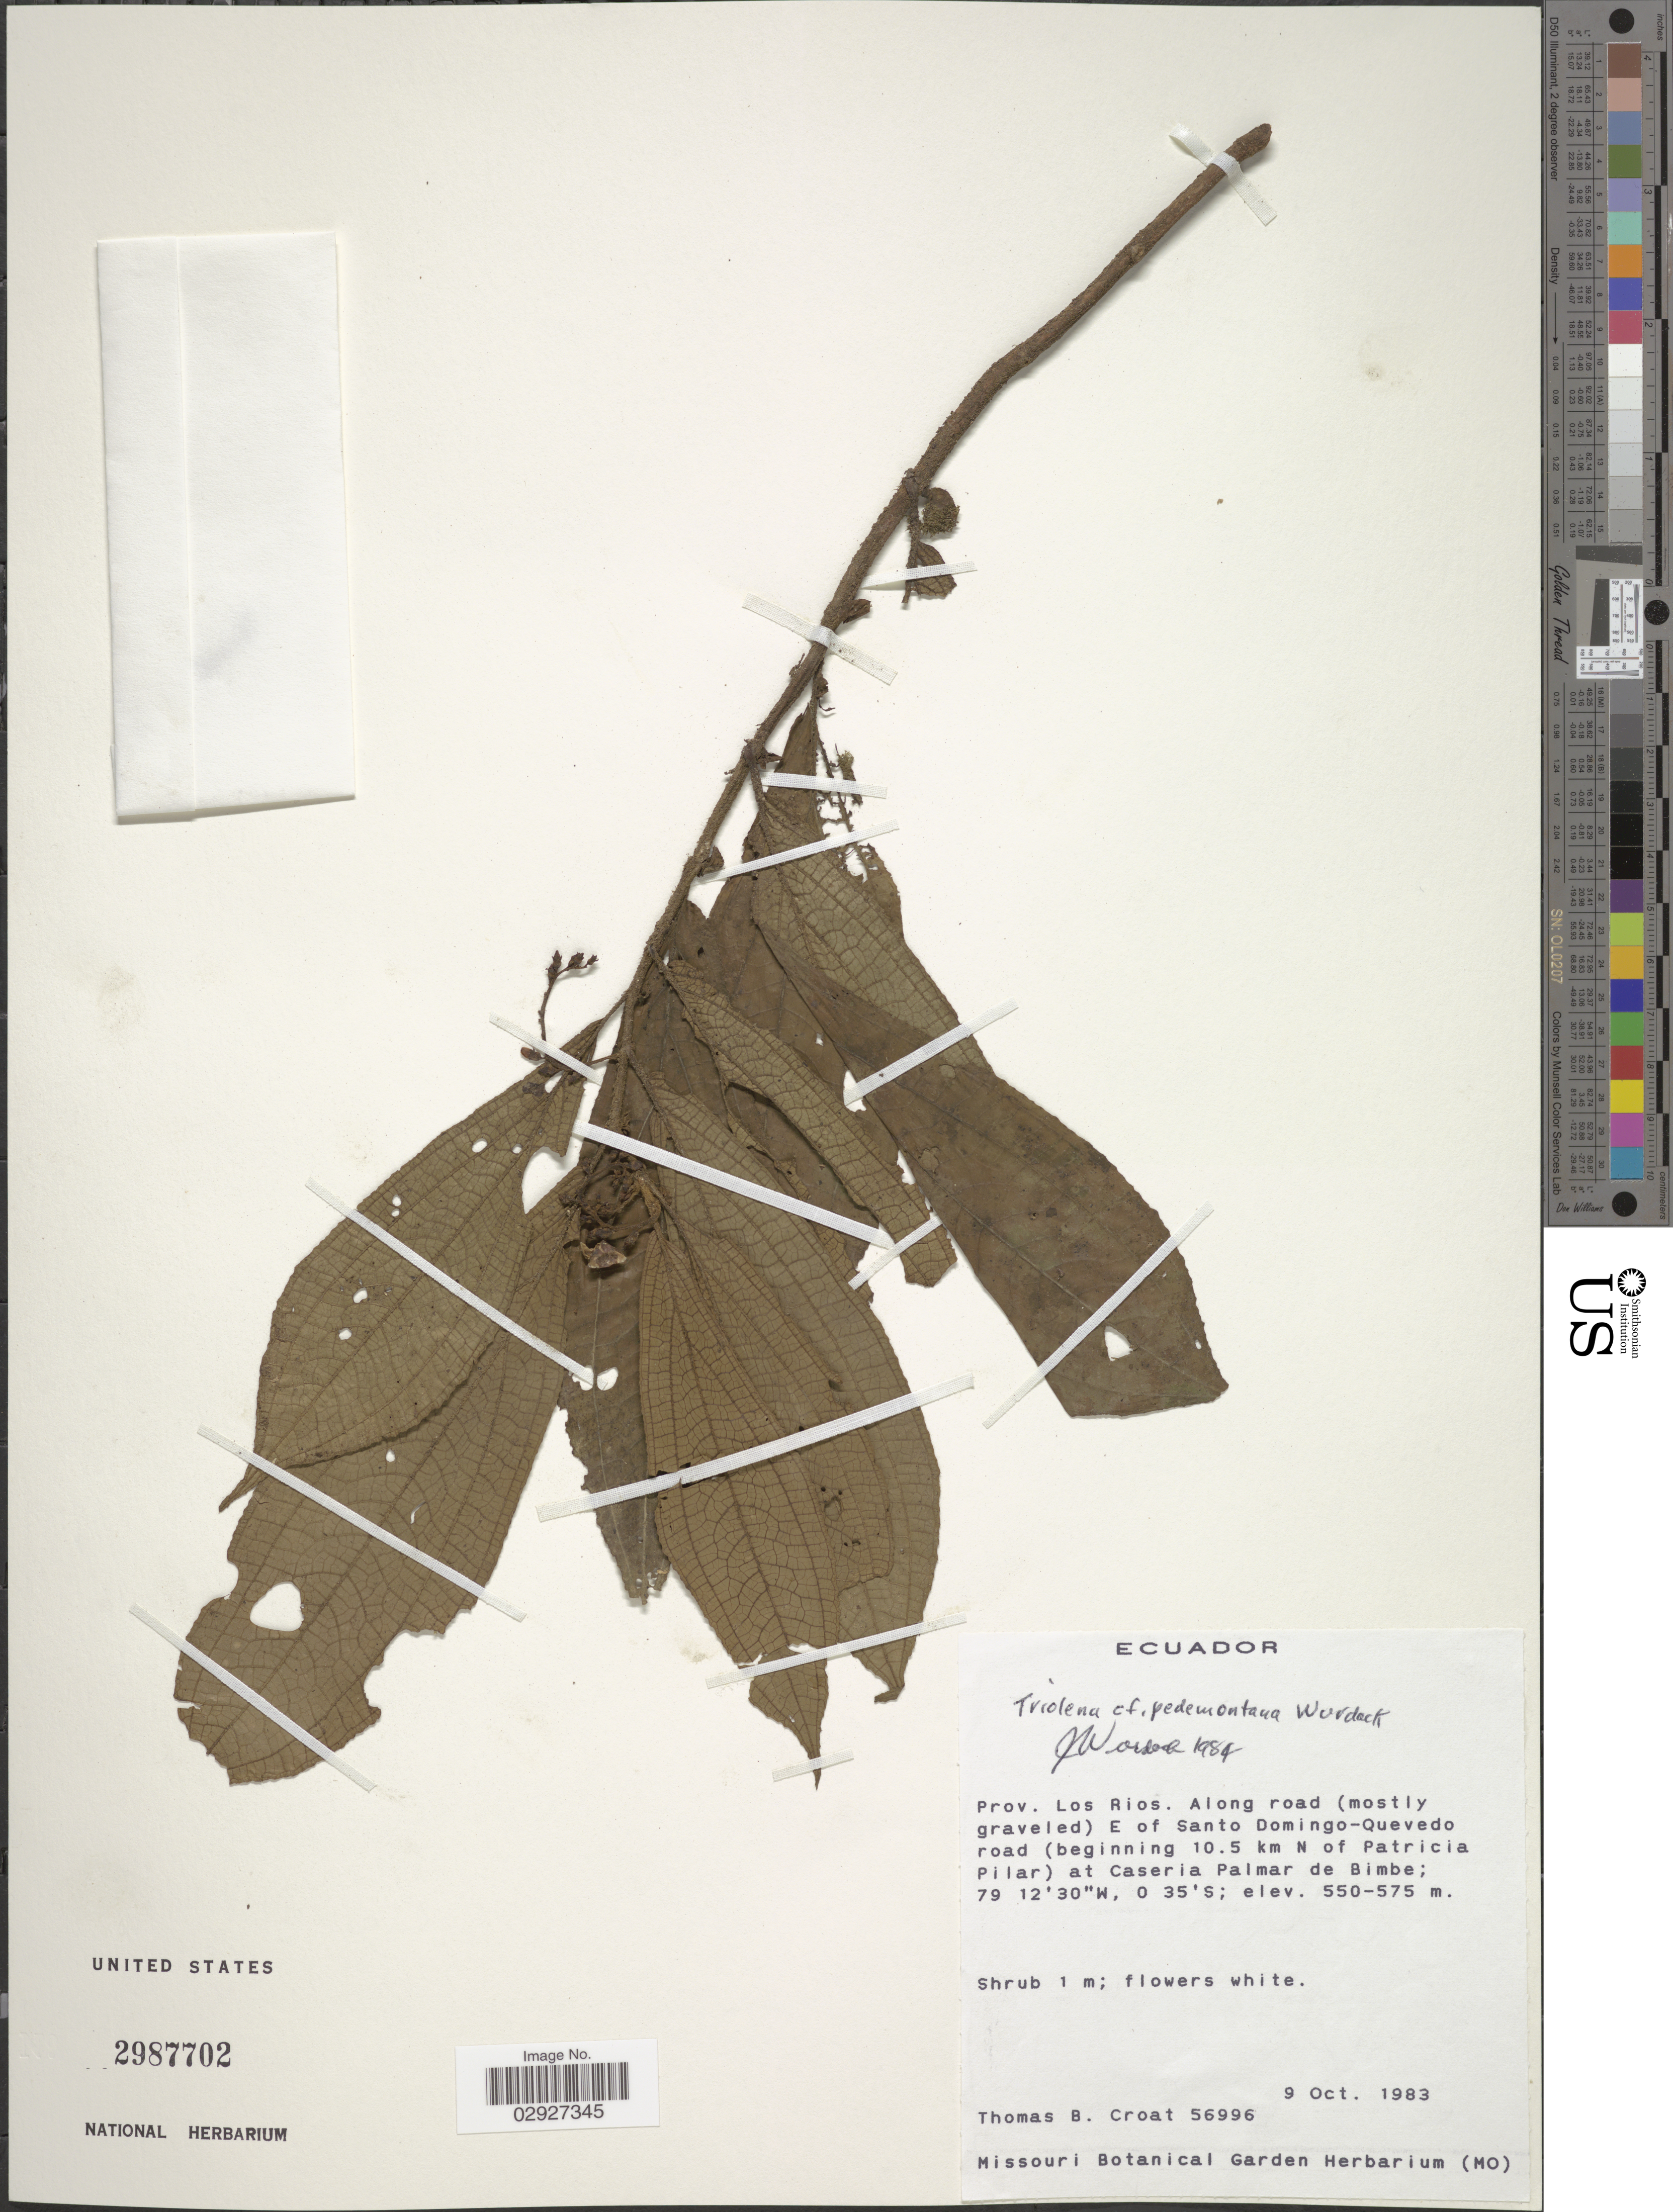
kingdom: Plantae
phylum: Tracheophyta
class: Magnoliopsida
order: Myrtales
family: Melastomataceae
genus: Triolena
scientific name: Triolena pedemontana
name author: Wurdack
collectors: T. B. Croat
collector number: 56996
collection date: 1983-10-09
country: Ecuador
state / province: Los Ríos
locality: Prov. Los Rios, Along road (mostly graveled) E of Santo Domingo-Quevedo road (beginning 10.5 km N of Patricia Pilar at Caseria Palmar de Bimbe.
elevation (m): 550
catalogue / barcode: US 2987702